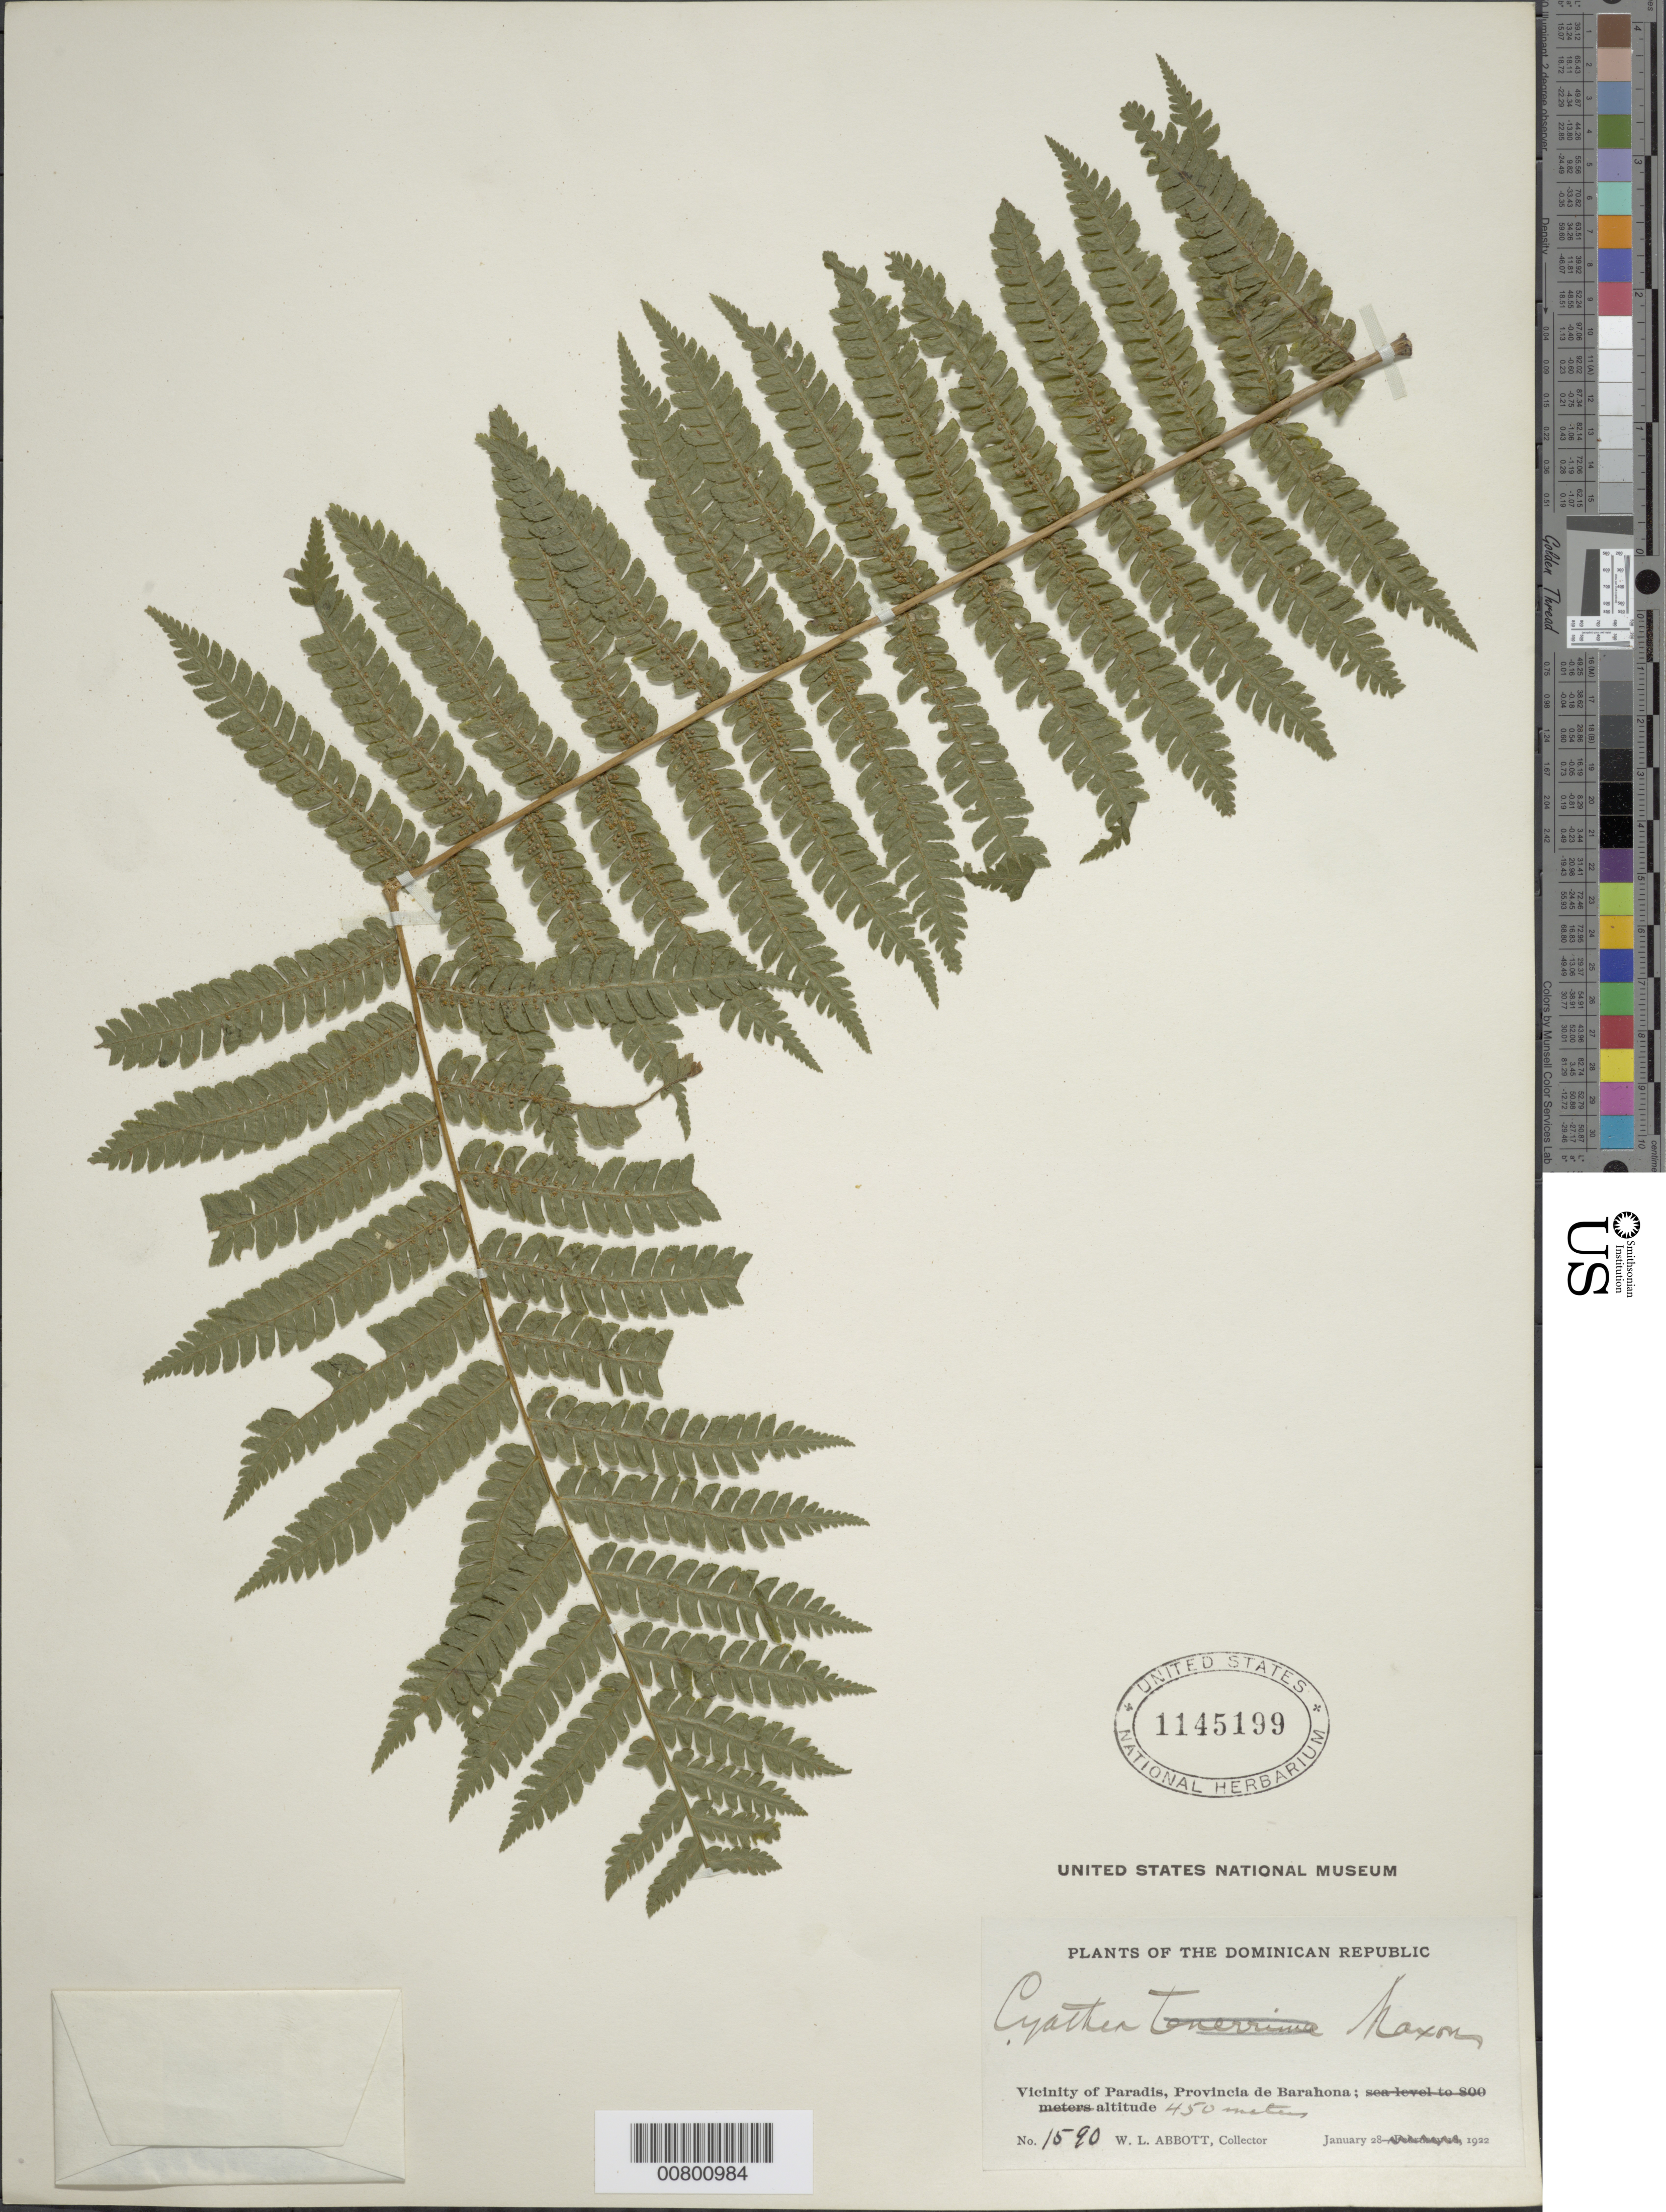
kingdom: Plantae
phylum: Tracheophyta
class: Polypodiopsida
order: Cyatheales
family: Cyatheaceae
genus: Cyathea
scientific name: Cyathea furfuracea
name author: Christ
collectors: W. L. Abbott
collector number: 1590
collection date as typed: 28 Jan 1922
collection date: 1922-01-28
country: Dominican Republic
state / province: Barahona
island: Hispaniola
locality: Paradis vicinity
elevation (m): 450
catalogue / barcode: US 1145199